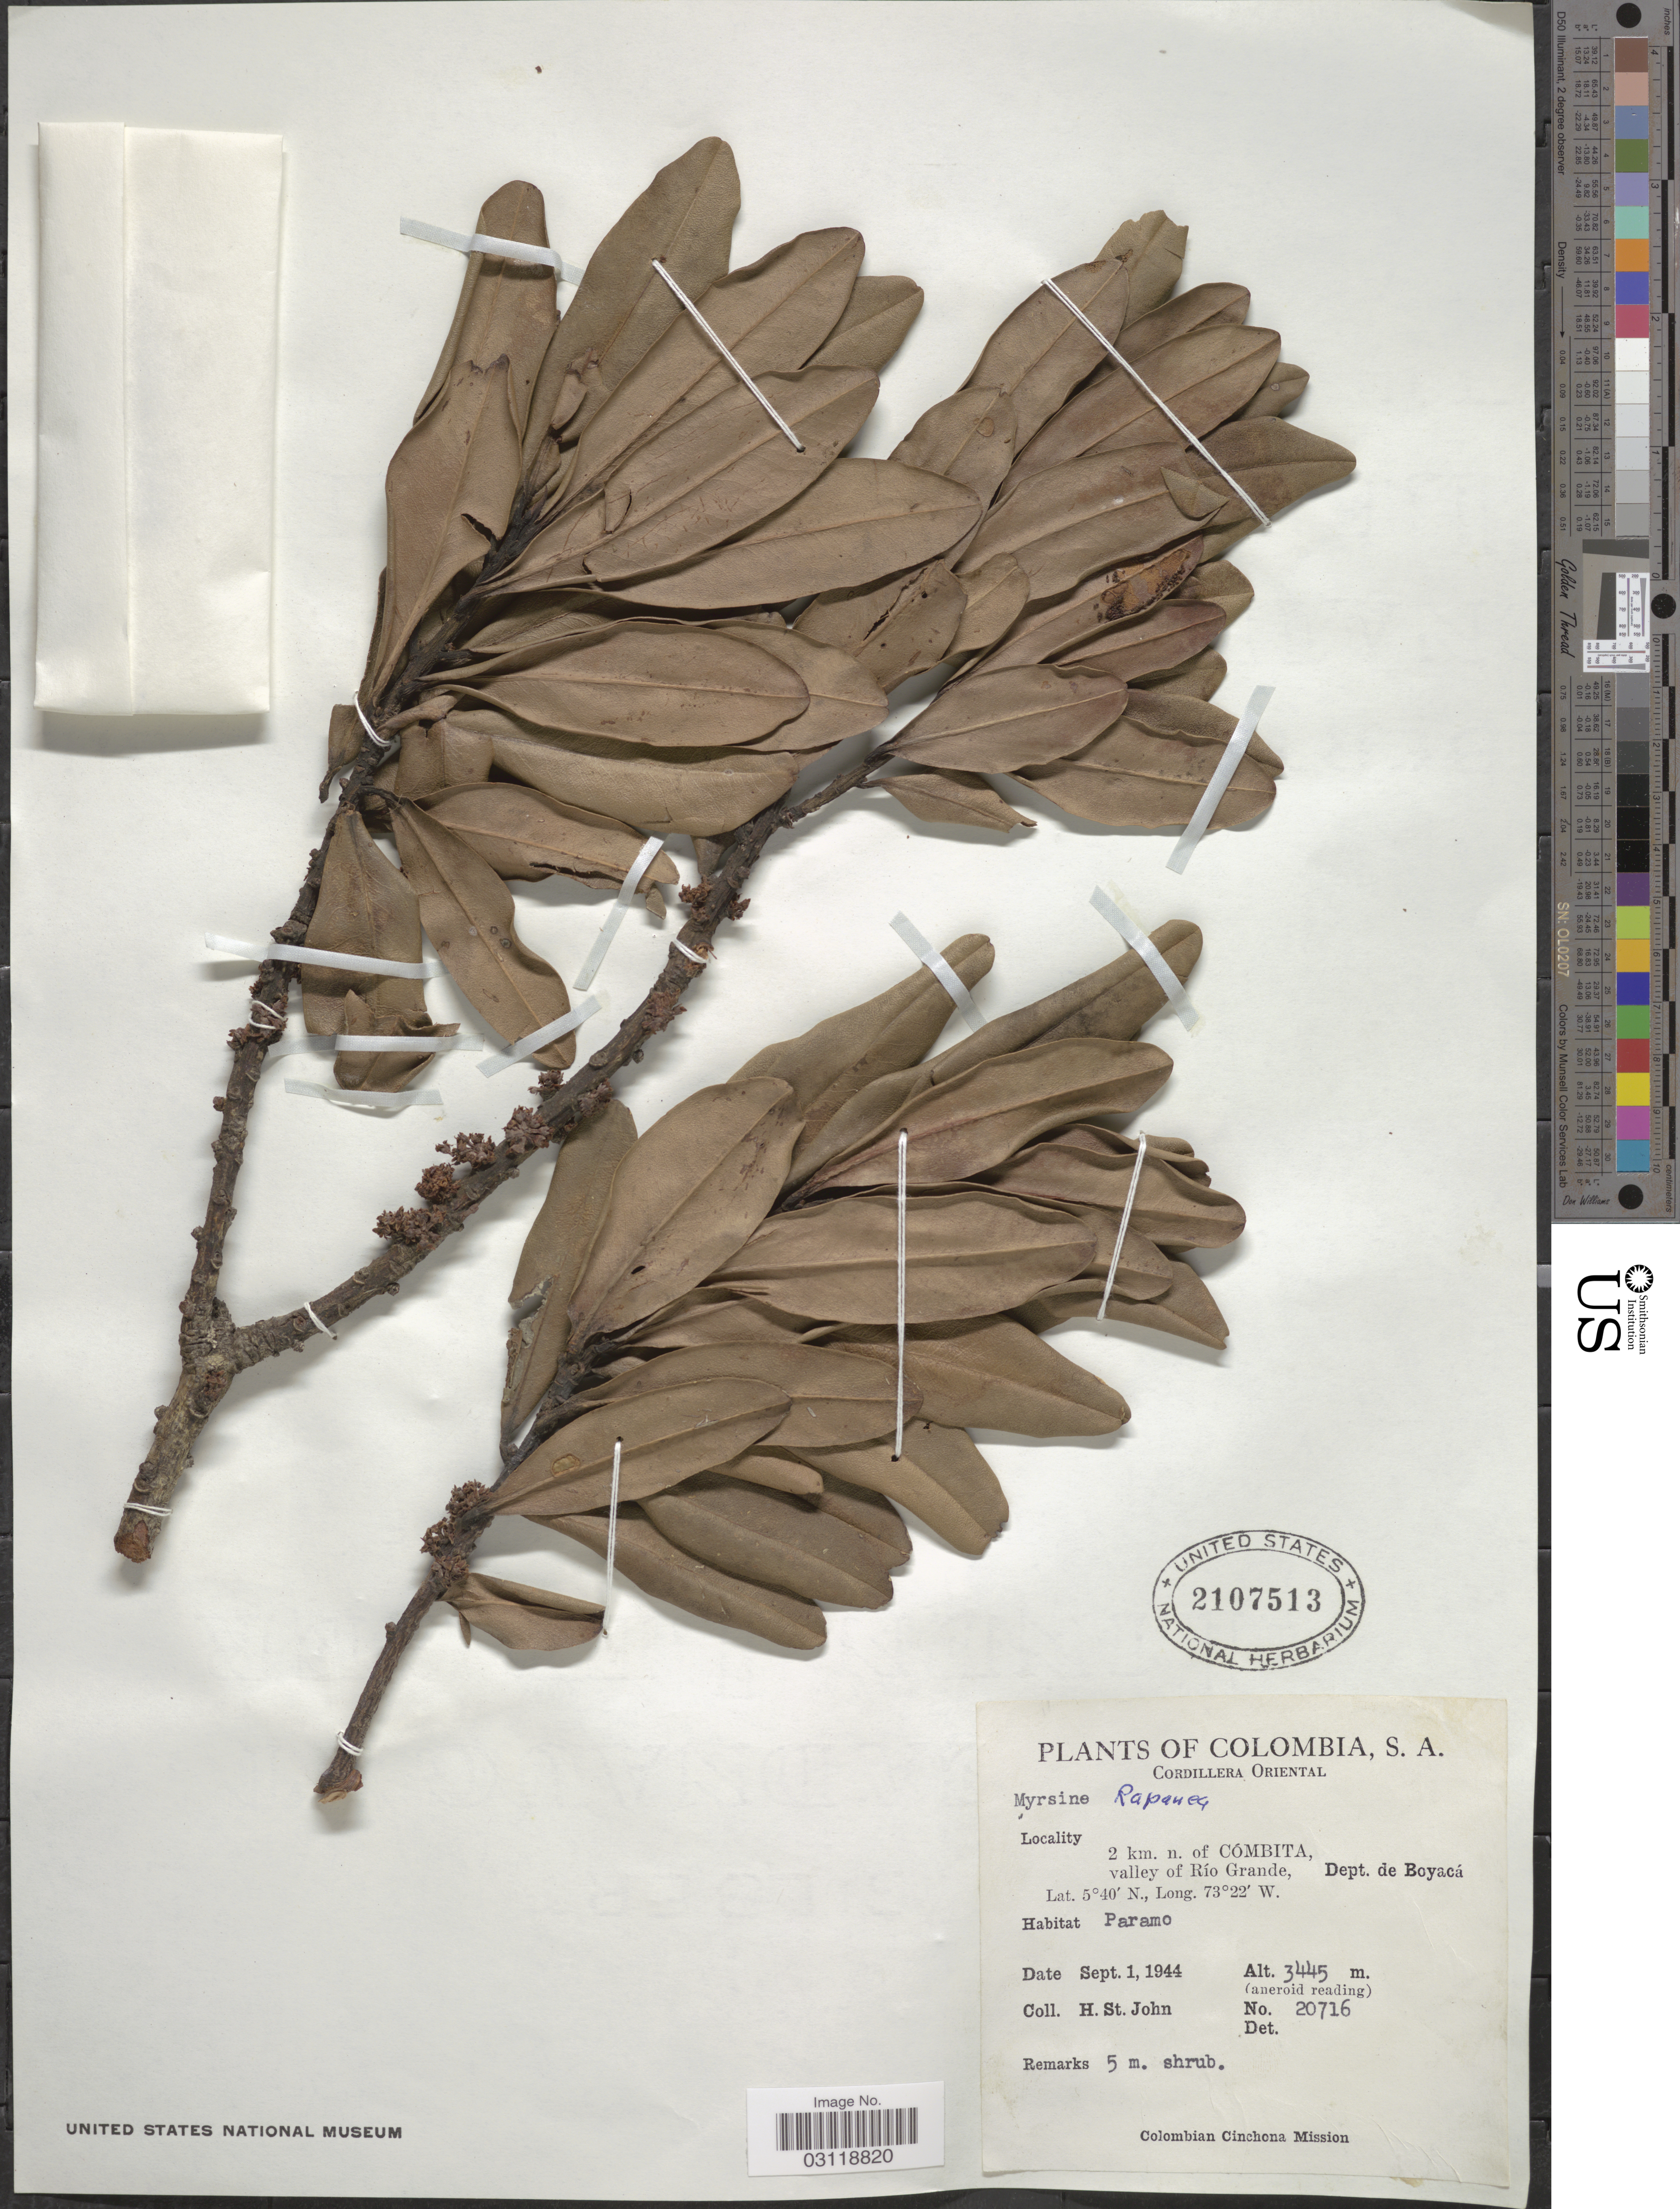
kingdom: Plantae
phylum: Tracheophyta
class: Magnoliopsida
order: Ericales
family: Primulaceae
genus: Rapanea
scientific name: Rapanea sp.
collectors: H. St. John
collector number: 20716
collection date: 1944-09-01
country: Colombia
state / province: Boyacá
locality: Cordillera Oriental. 2 km. n. of Cómbita, valley of Río Grande, Dept. de Boyacá.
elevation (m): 3445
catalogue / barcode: US 2107513